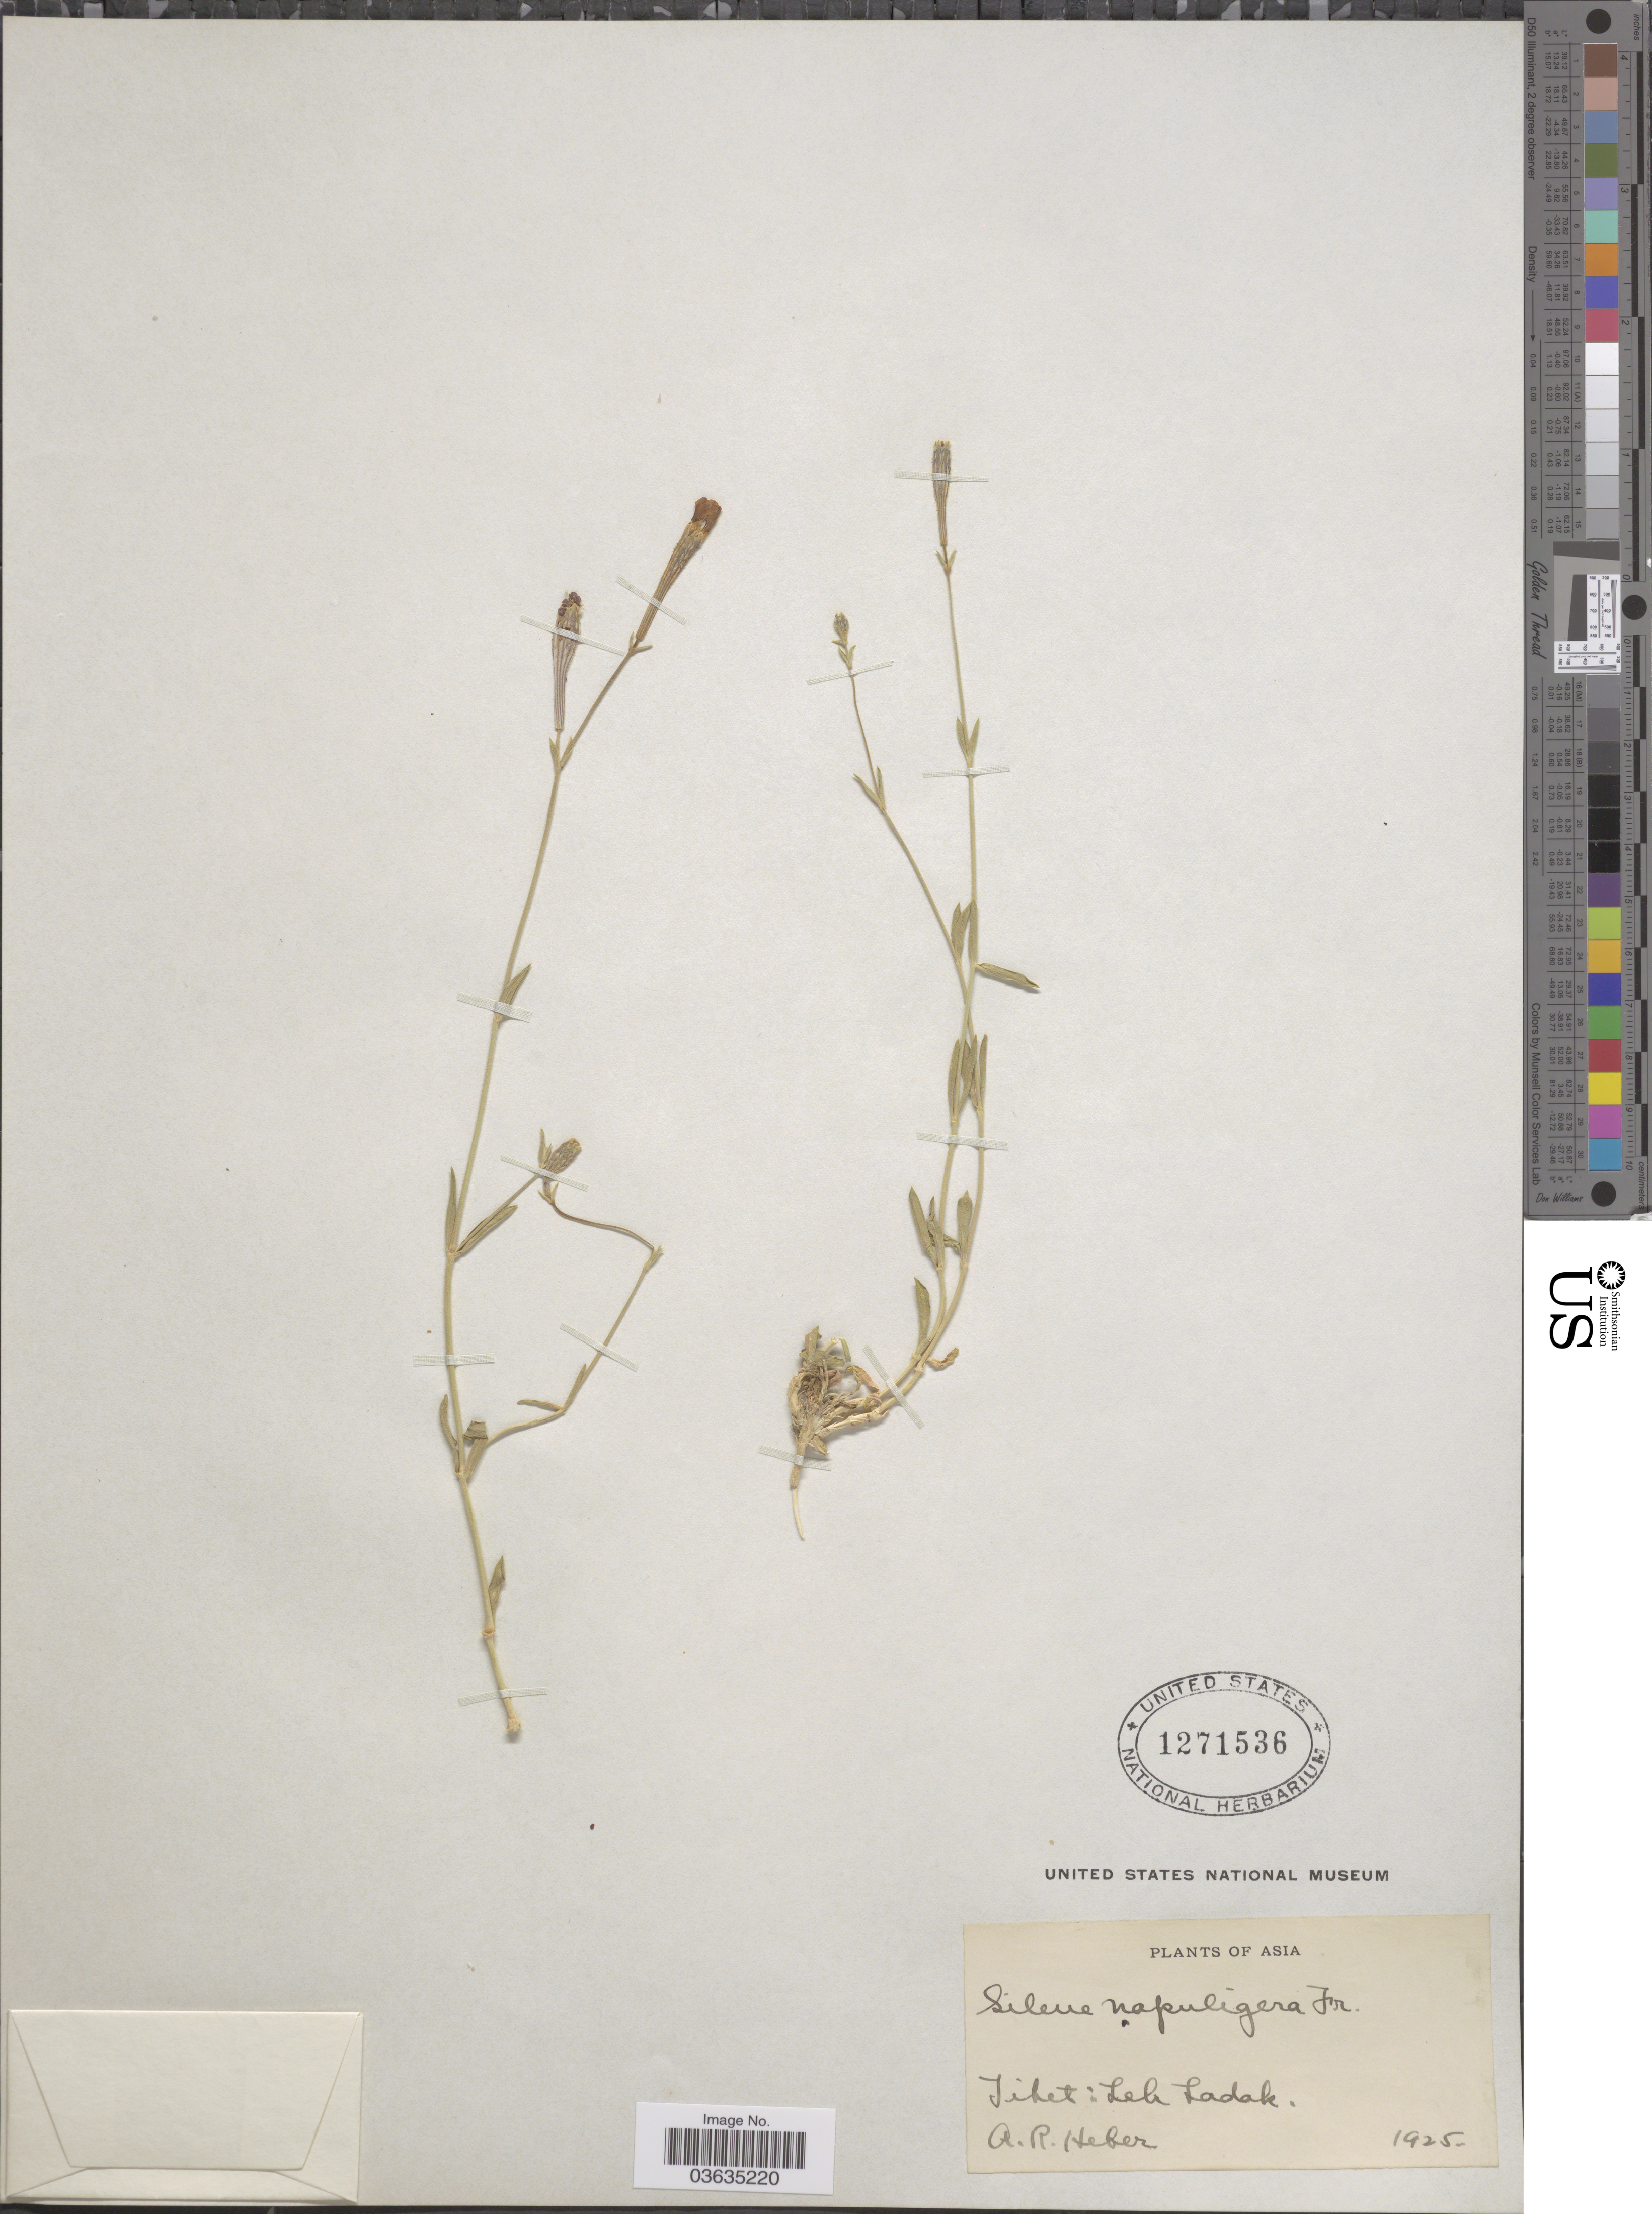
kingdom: Plantae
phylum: Tracheophyta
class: Magnoliopsida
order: Caryophyllales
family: Caryophyllaceae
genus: Silene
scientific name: Silene napuligera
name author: Franch.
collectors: A. Heber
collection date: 1925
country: India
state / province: Ladakh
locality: Tibet: Leh Ladak.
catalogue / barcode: US 1271536